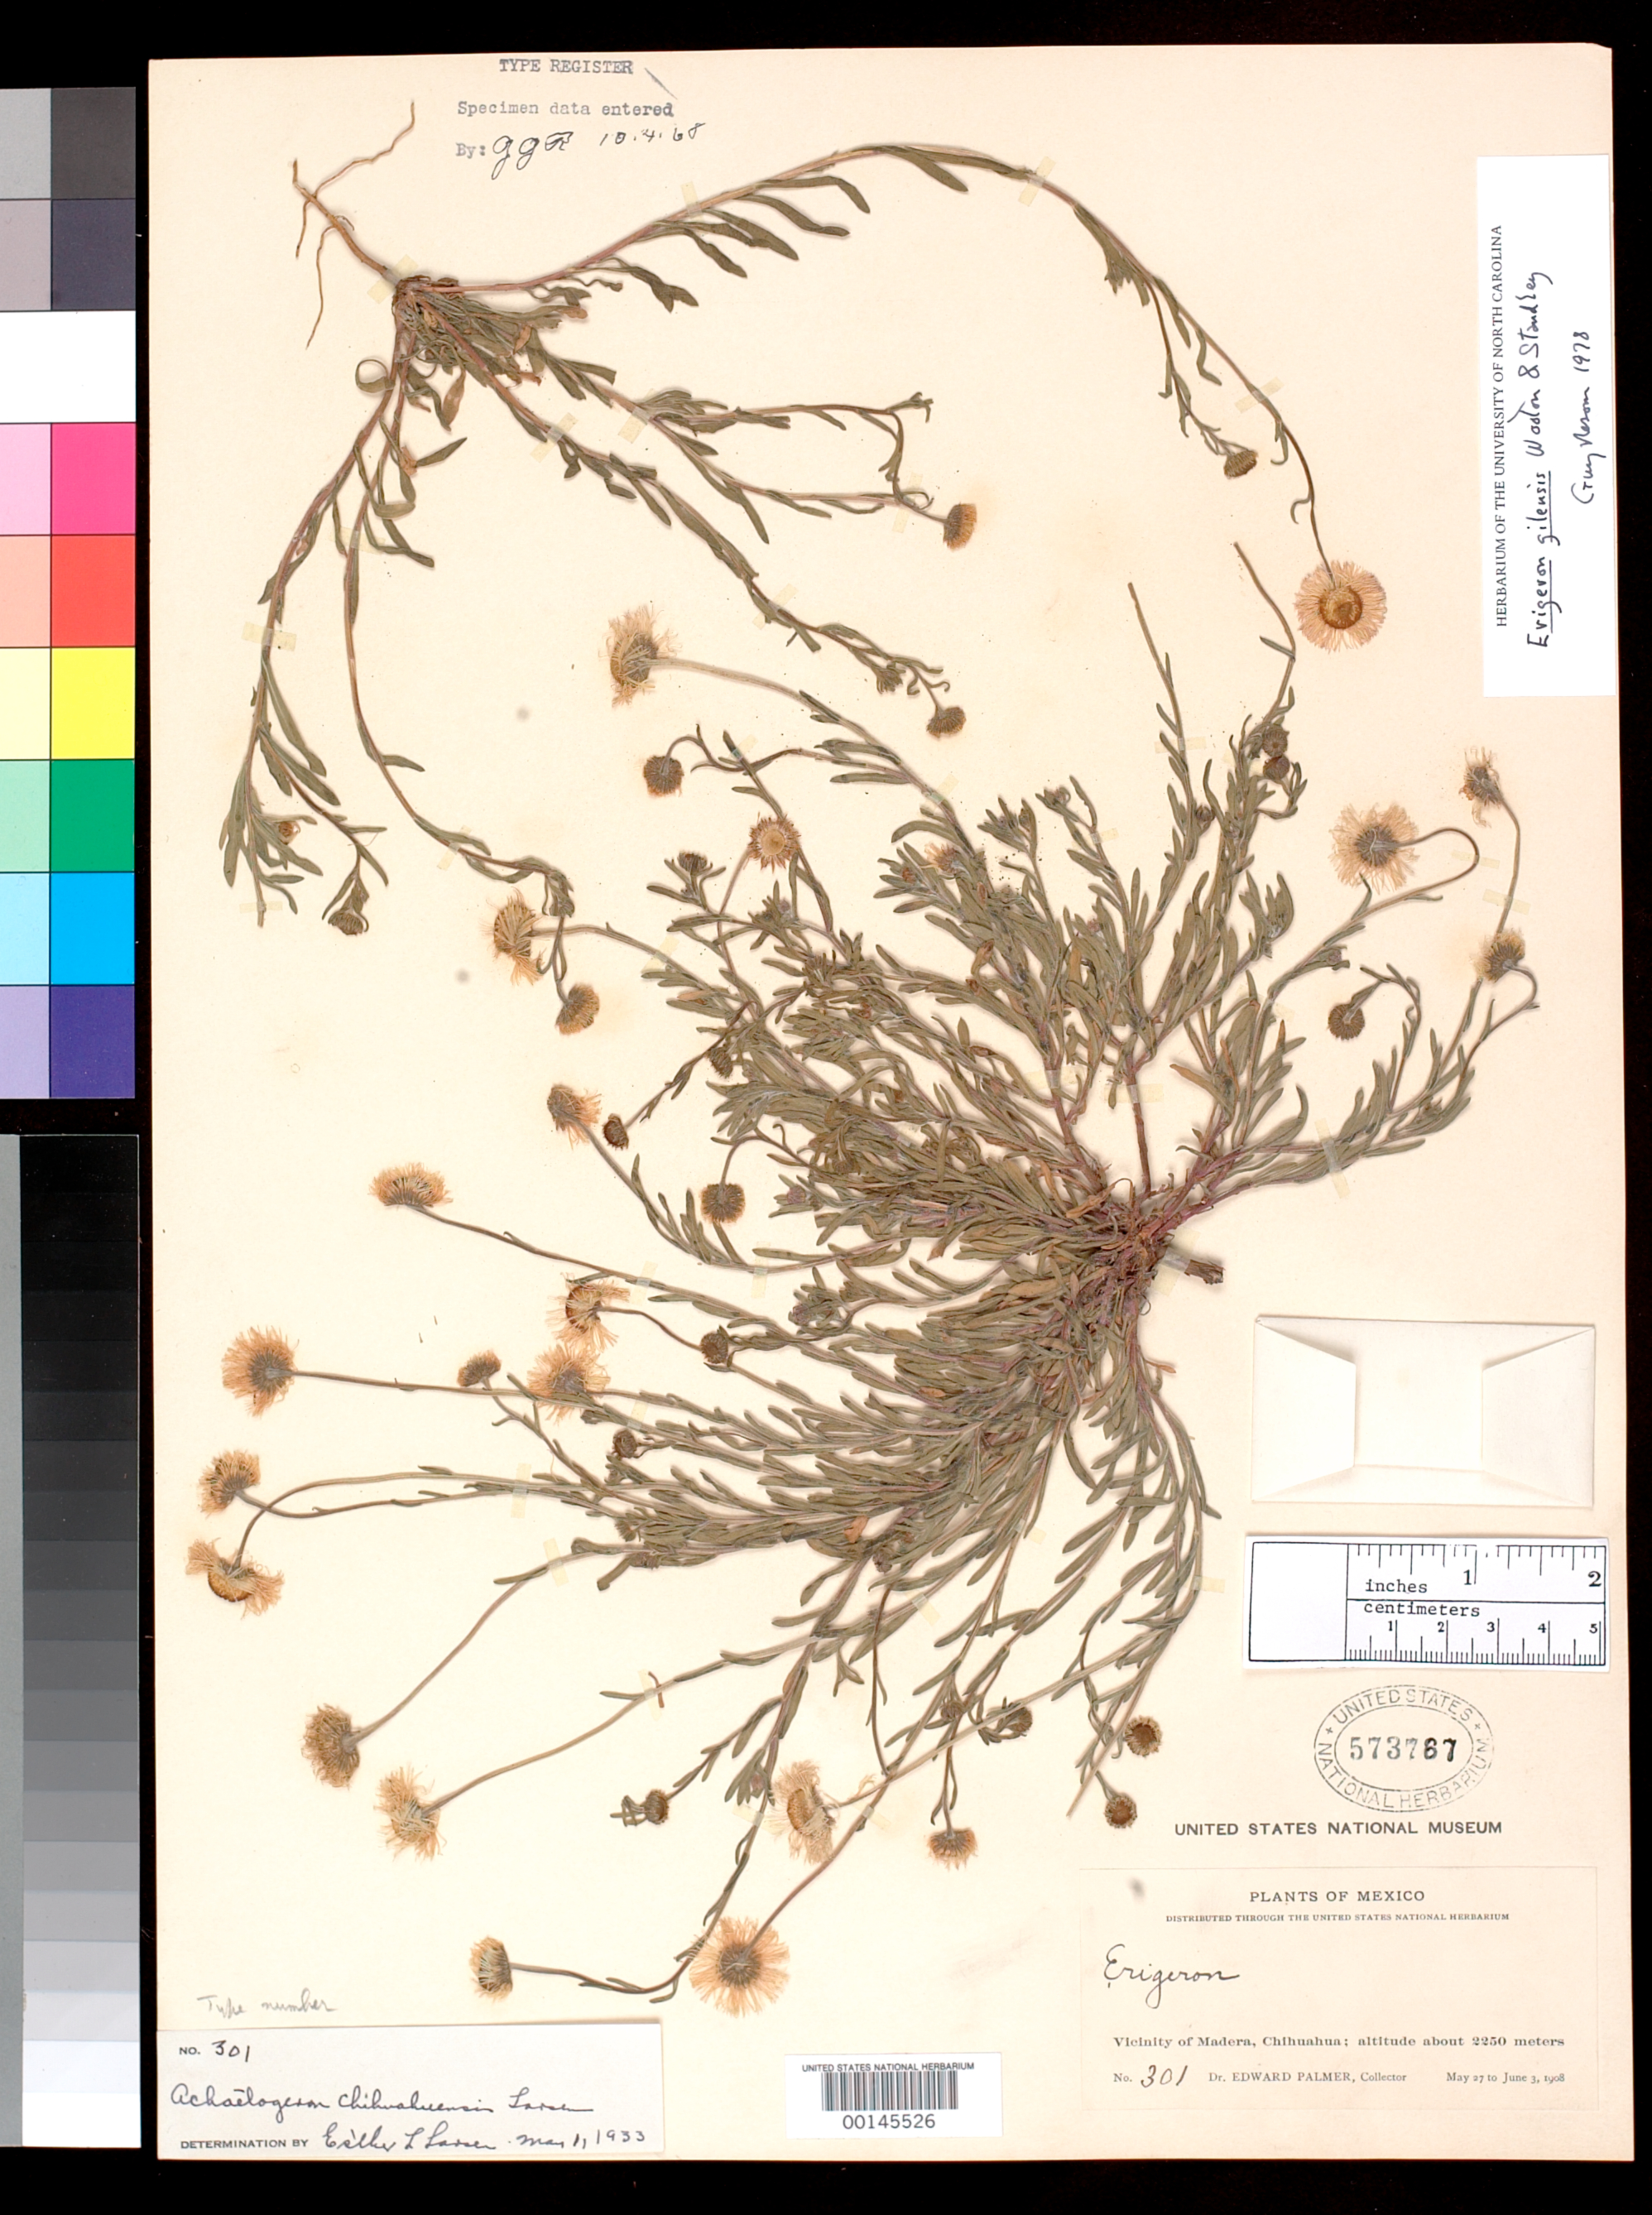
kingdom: Plantae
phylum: Tracheophyta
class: Magnoliopsida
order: Asterales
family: Asteraceae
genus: Achaetogeron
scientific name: Achaetogeron chihuahuensis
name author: Larsen in S.F. Blake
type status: Isotype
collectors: E. Palmer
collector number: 301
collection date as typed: May 27 to June 3, 1908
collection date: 1908-05-27/1908-06-03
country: Mexico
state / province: Chihuahua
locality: Vicinity of Madera.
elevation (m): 2250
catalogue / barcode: US 573767